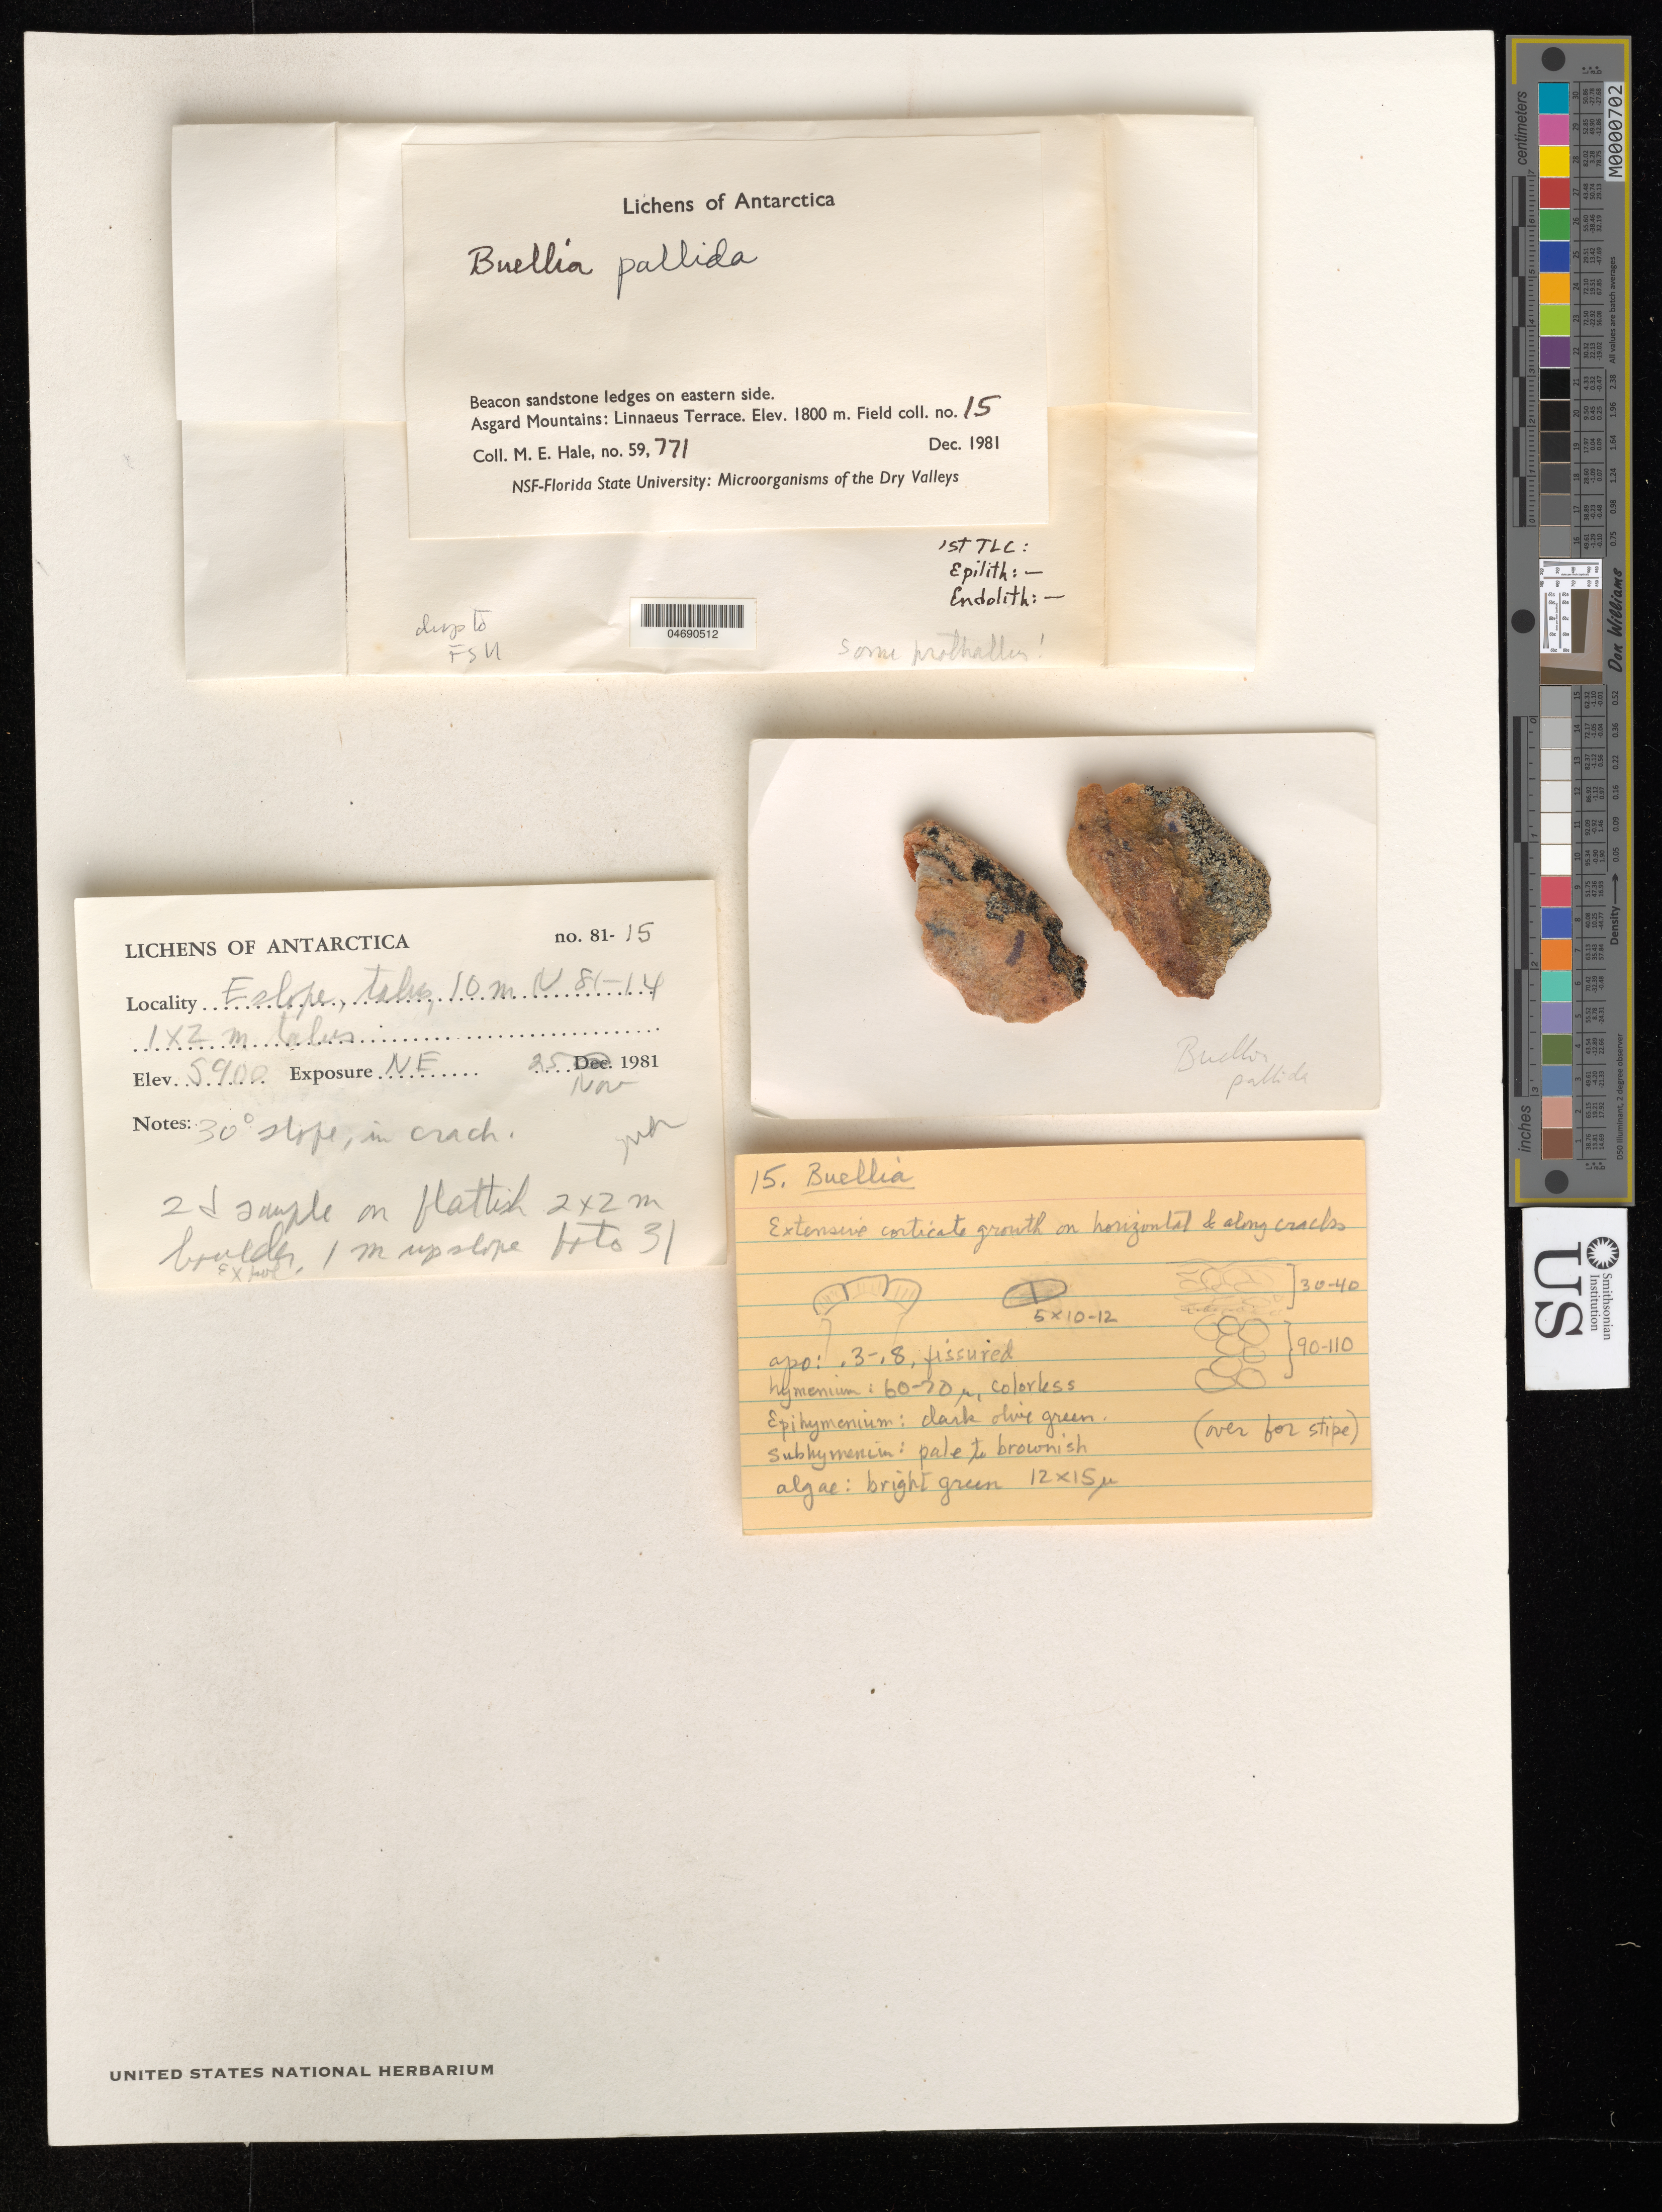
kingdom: Fungi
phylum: Ascomycota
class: Lecanoromycetes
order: Caliciales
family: Caliciaceae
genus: Buellia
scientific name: Buellia pallida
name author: C.W. Dodge & G.E. Baker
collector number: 59771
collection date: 1981-11-25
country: Antarctica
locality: E slope, talus.